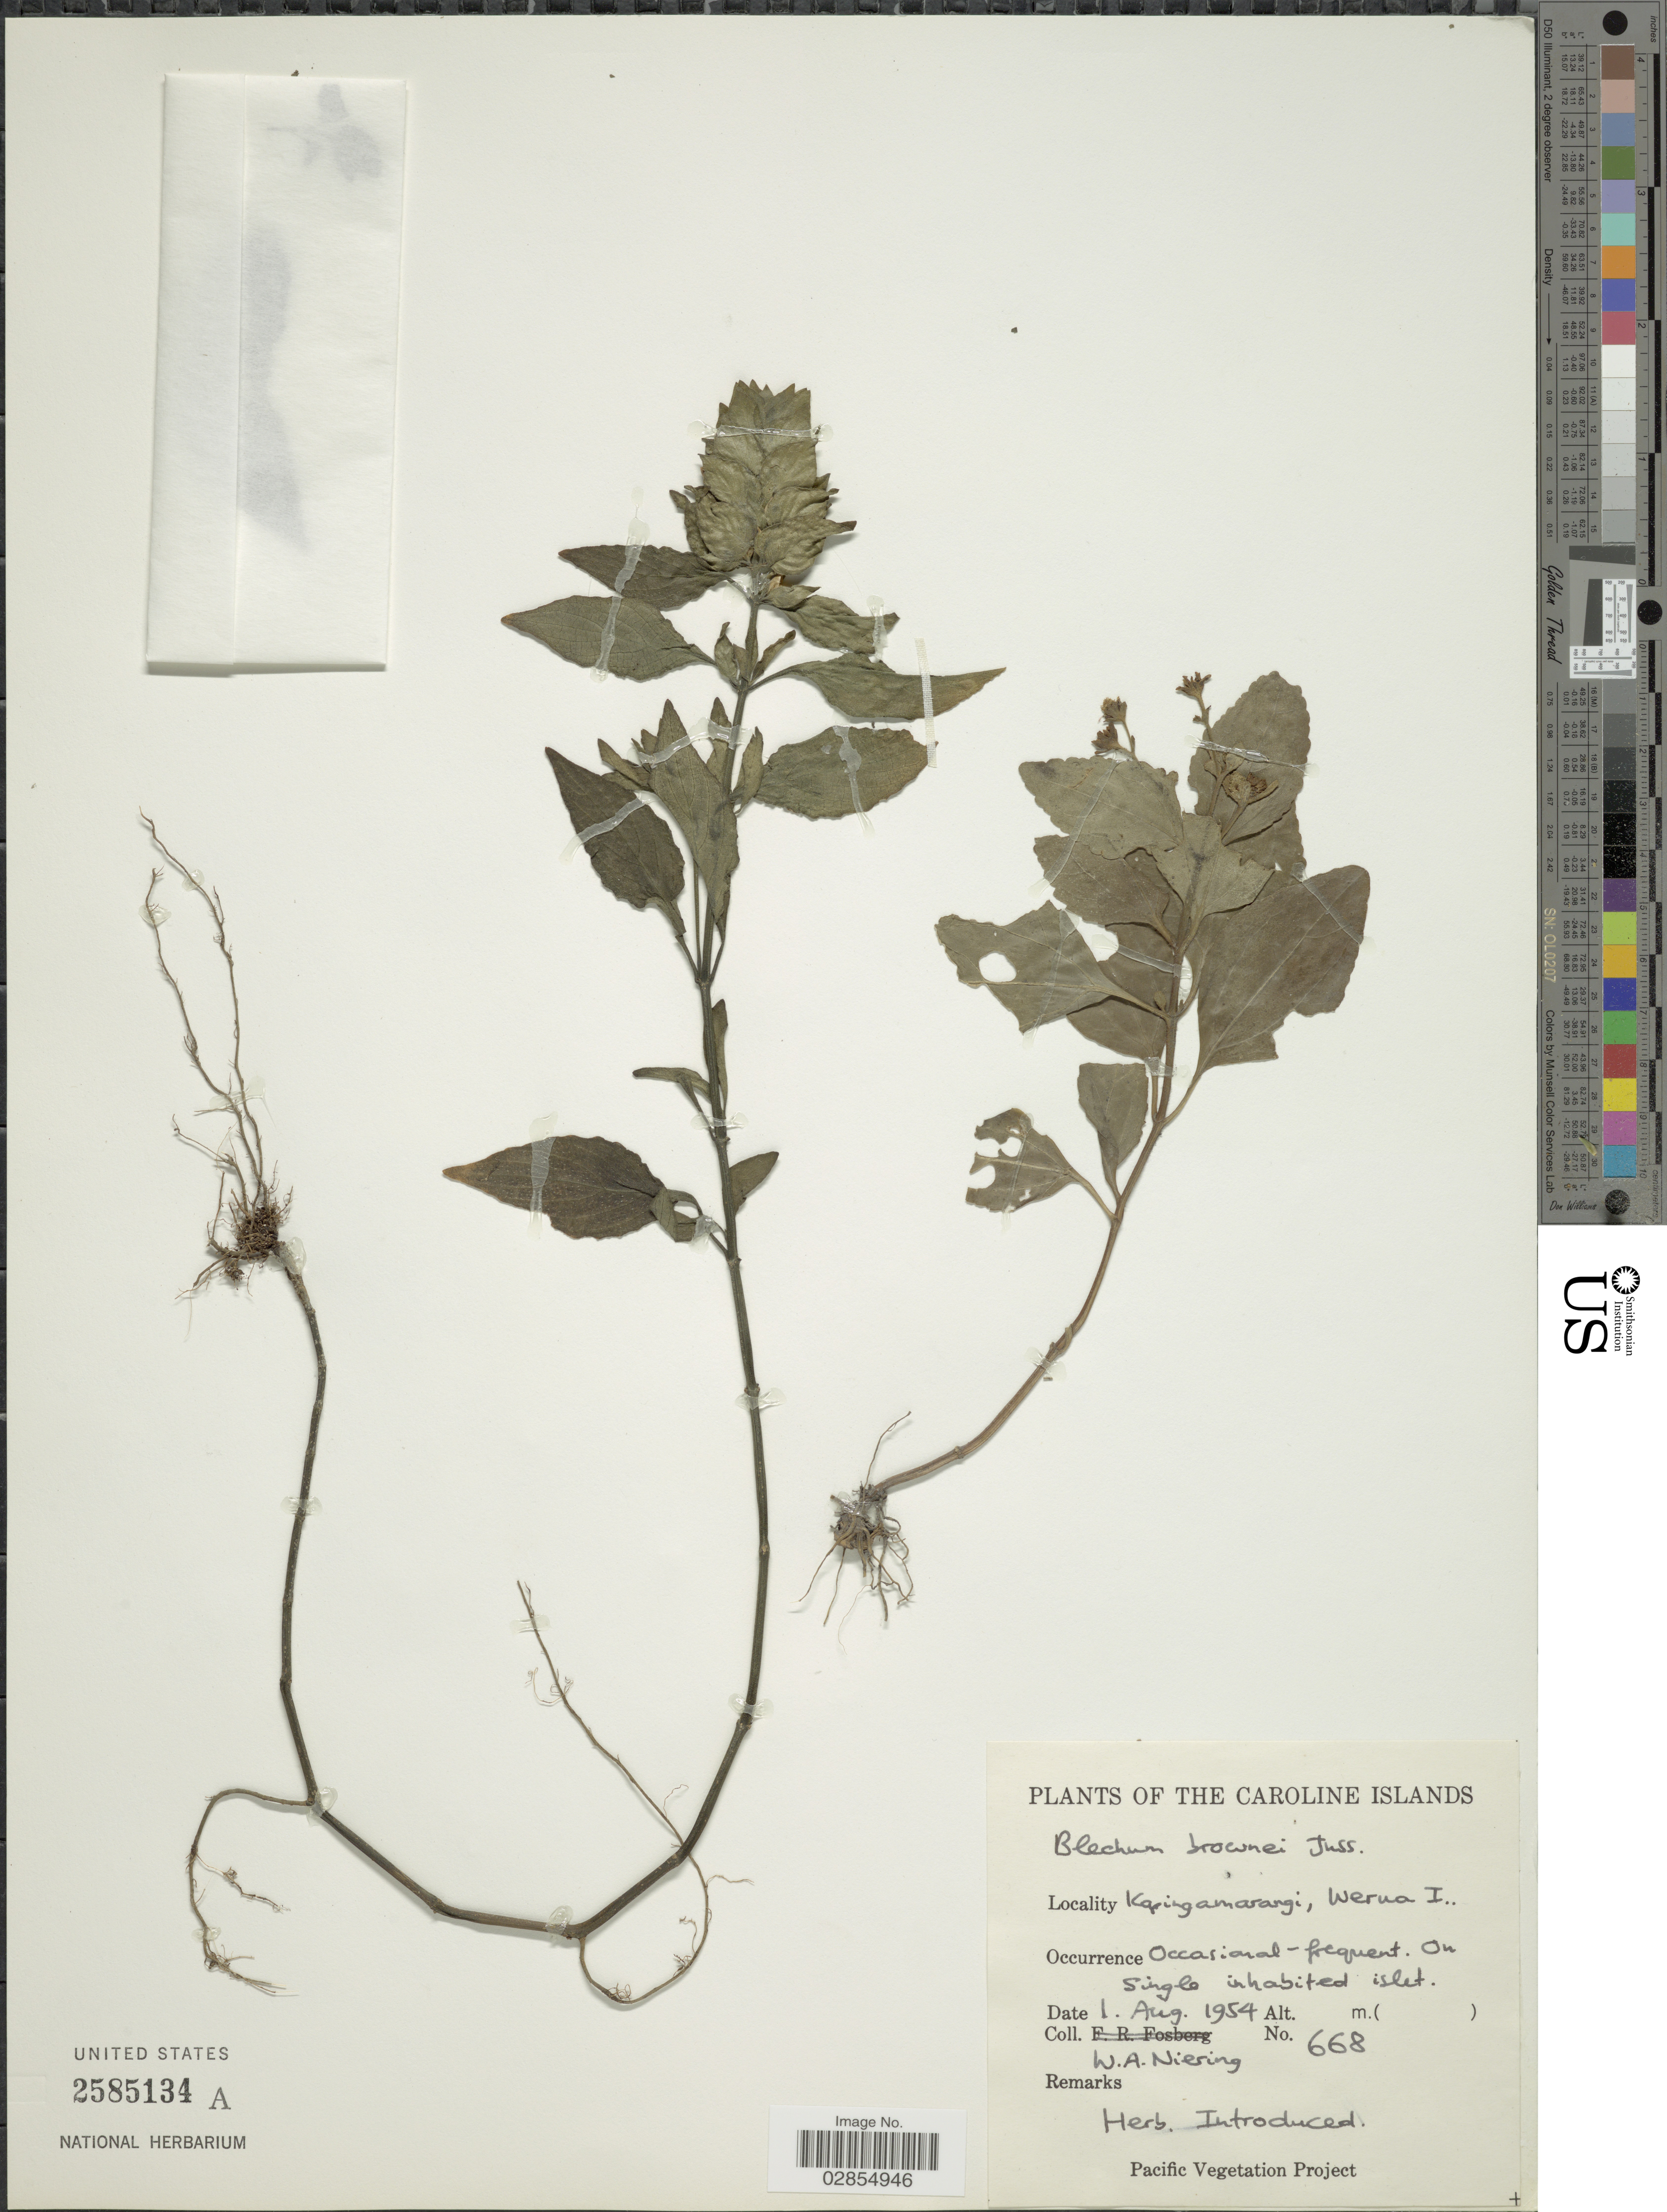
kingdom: Plantae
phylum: Tracheophyta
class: Magnoliopsida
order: Lamiales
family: Acanthaceae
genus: Blechum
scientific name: Blechum pyramidatum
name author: (Lam.) Urb.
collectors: W. Niering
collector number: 668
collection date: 1954-08-01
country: Micronesia, Federated States of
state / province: Pohnpei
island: Kapingamarangi Atoll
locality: Caroline Islands, Kapingamarangi, Werua I.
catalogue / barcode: US 2585134A